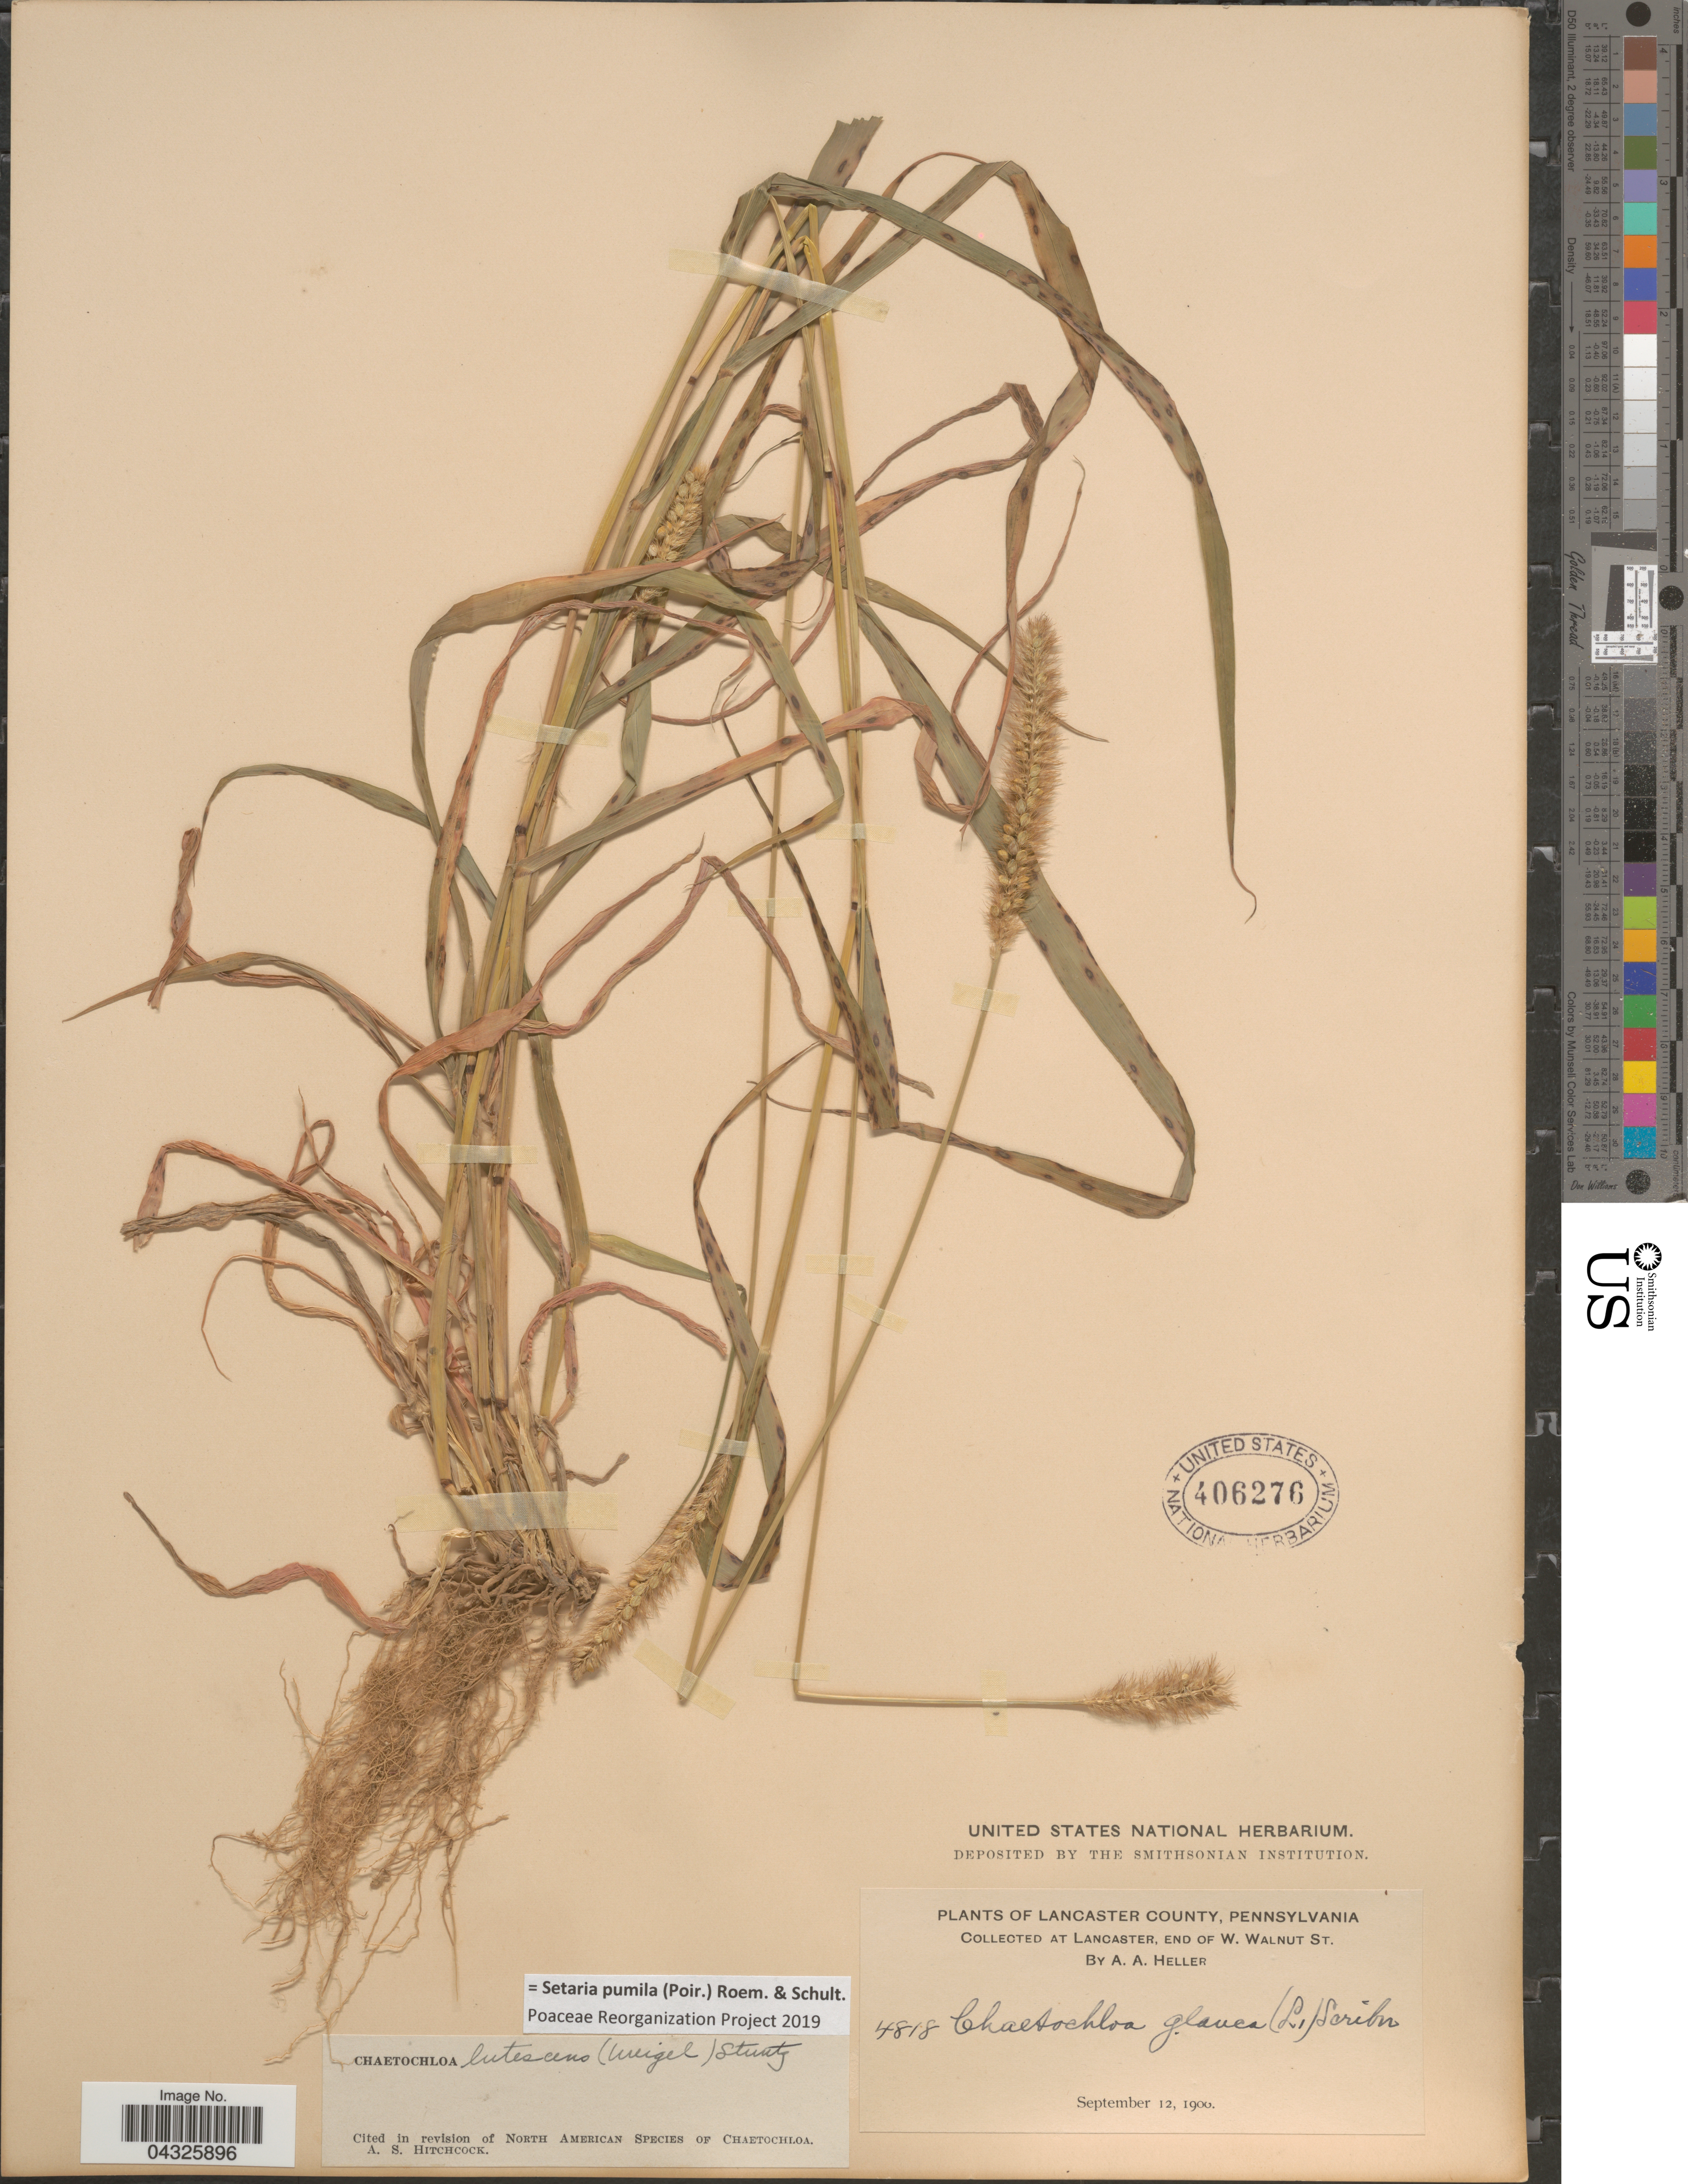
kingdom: Plantae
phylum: Tracheophyta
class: Liliopsida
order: Poales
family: Poaceae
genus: Setaria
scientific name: Setaria pumila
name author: (Poir.) Roem. & Schult.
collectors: A. A. Heller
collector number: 4818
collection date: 1900-09-12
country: United States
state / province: Pennsylvania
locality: Lancaster County. At Lancaster, end of W. Walnut St.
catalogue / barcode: US 406276